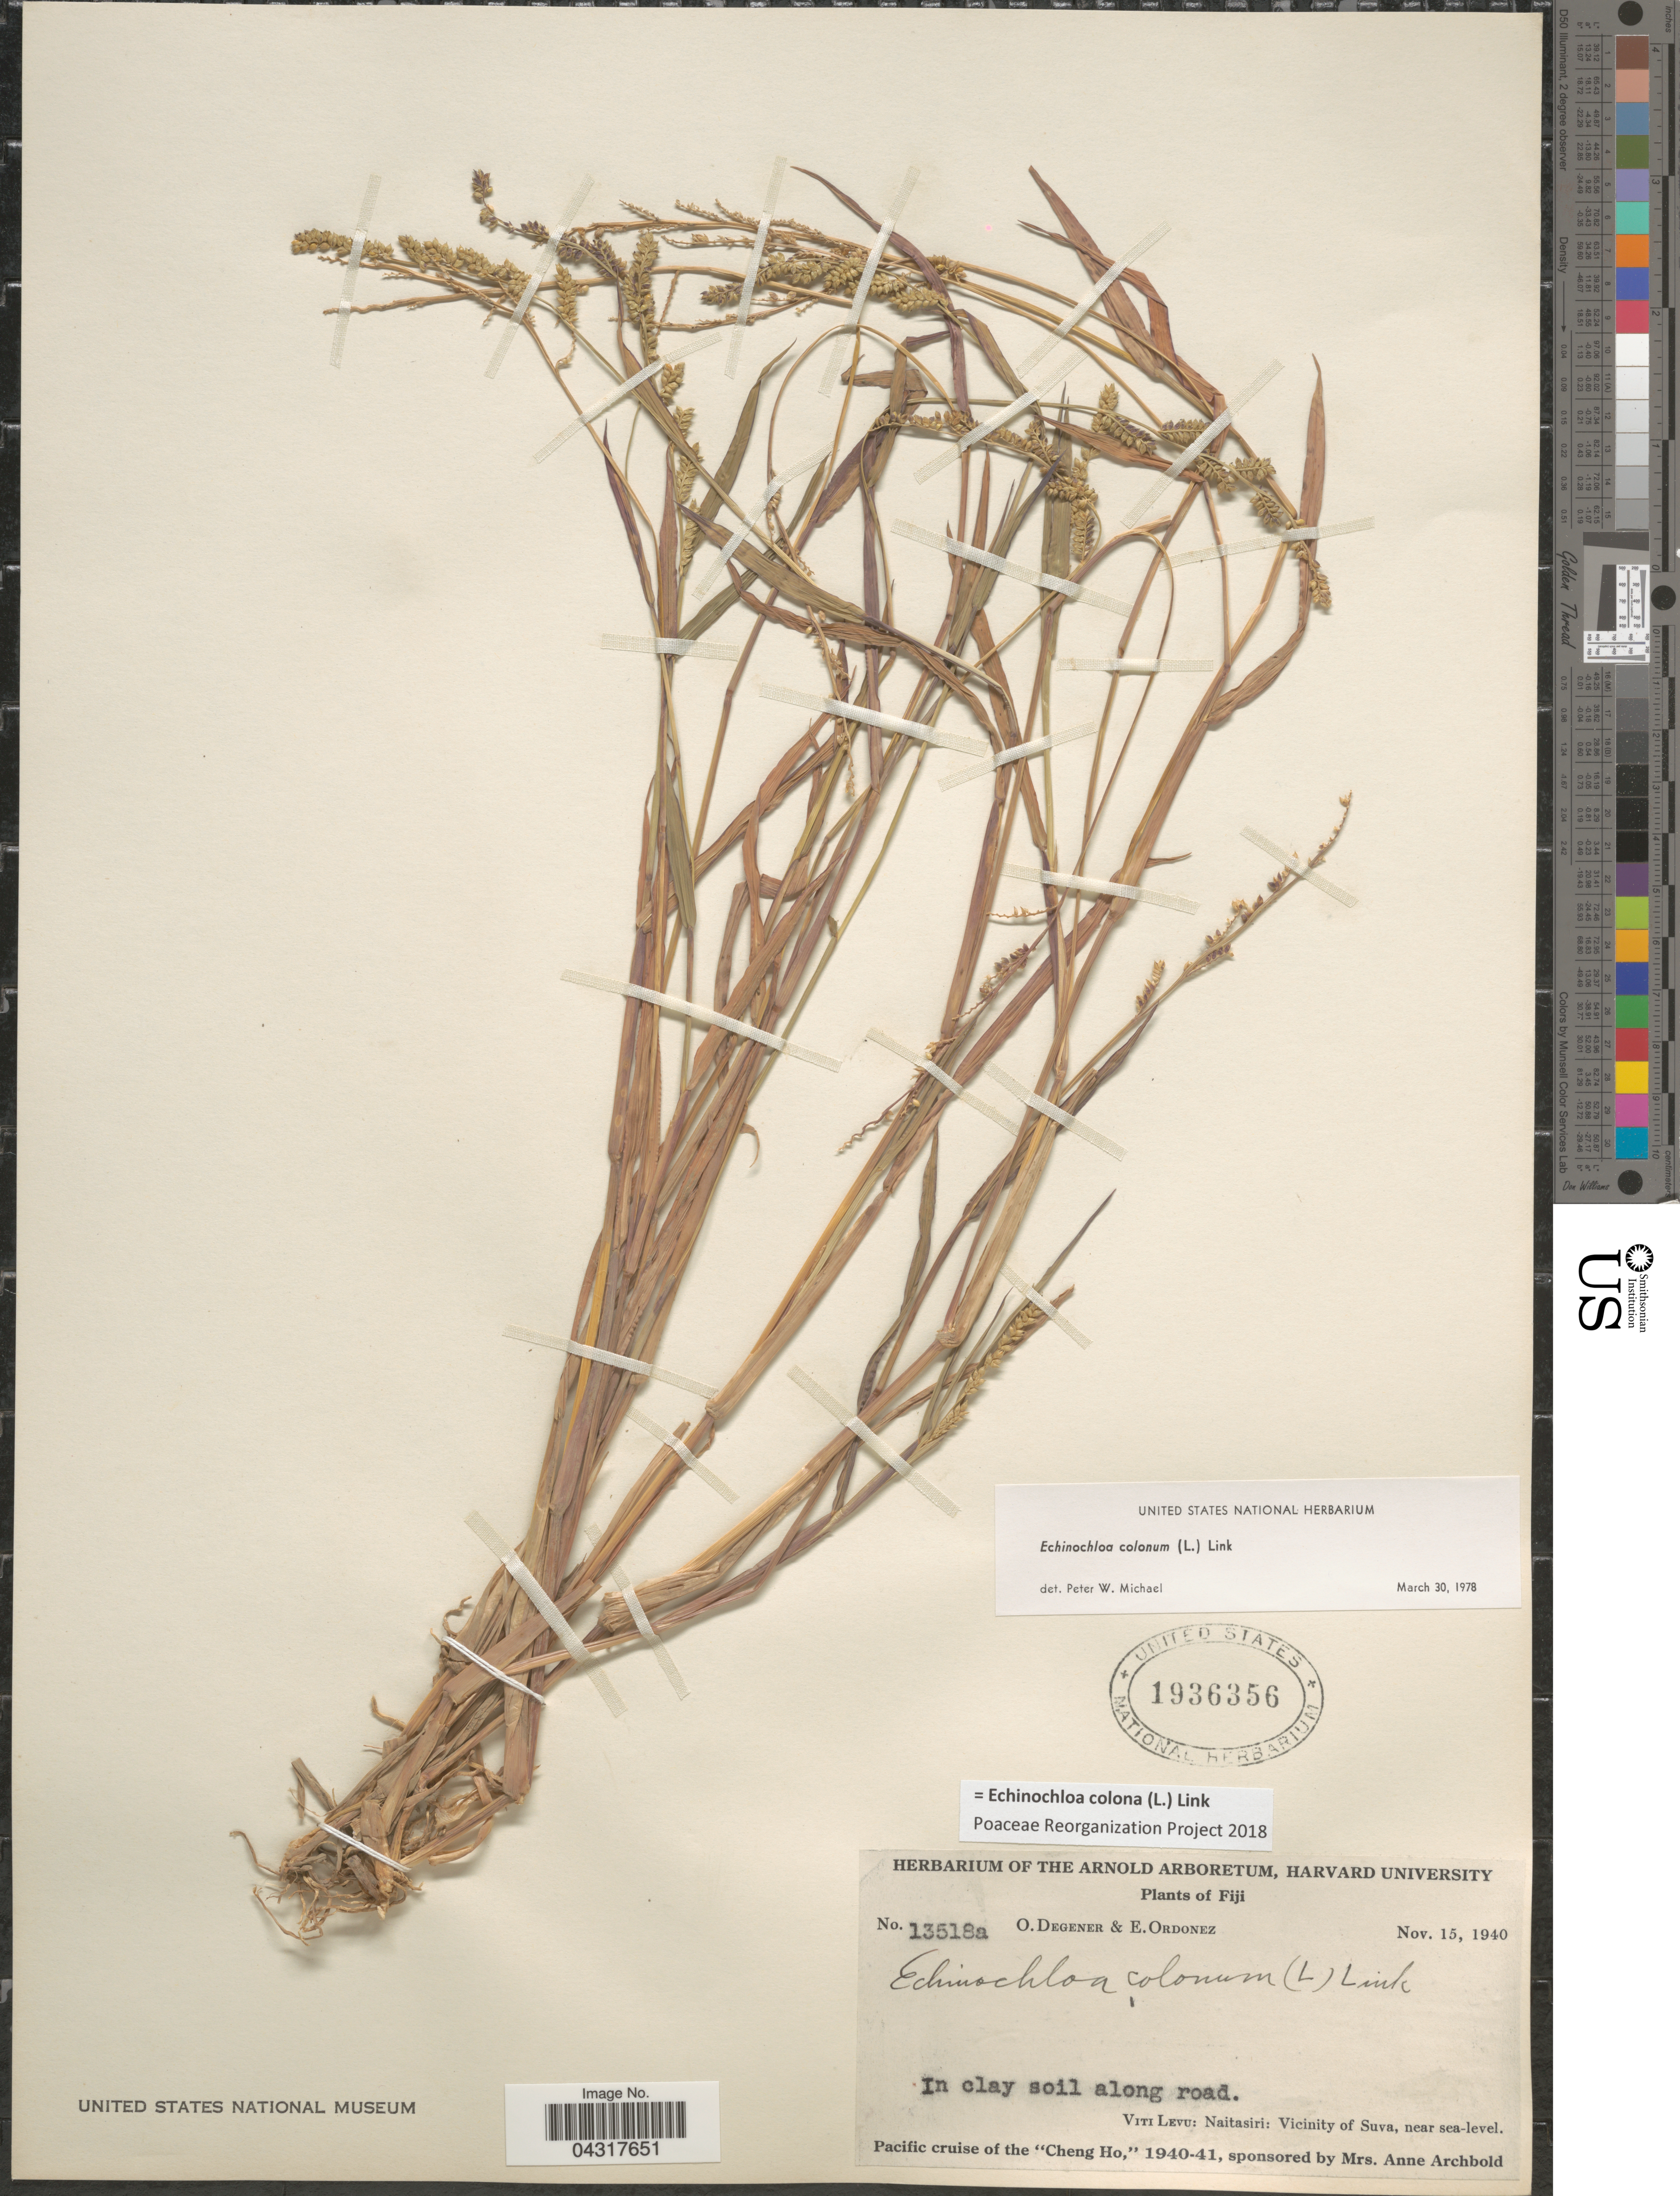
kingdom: Plantae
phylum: Tracheophyta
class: Liliopsida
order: Poales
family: Poaceae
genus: Echinochloa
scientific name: Echinochloa colona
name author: (L.) Link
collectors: O. Degener & E. Ordones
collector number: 13518a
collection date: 1940-11-15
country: Fiji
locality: Viti Levu: Naitasiri: Vicinity of Suva.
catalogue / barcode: US 1936356